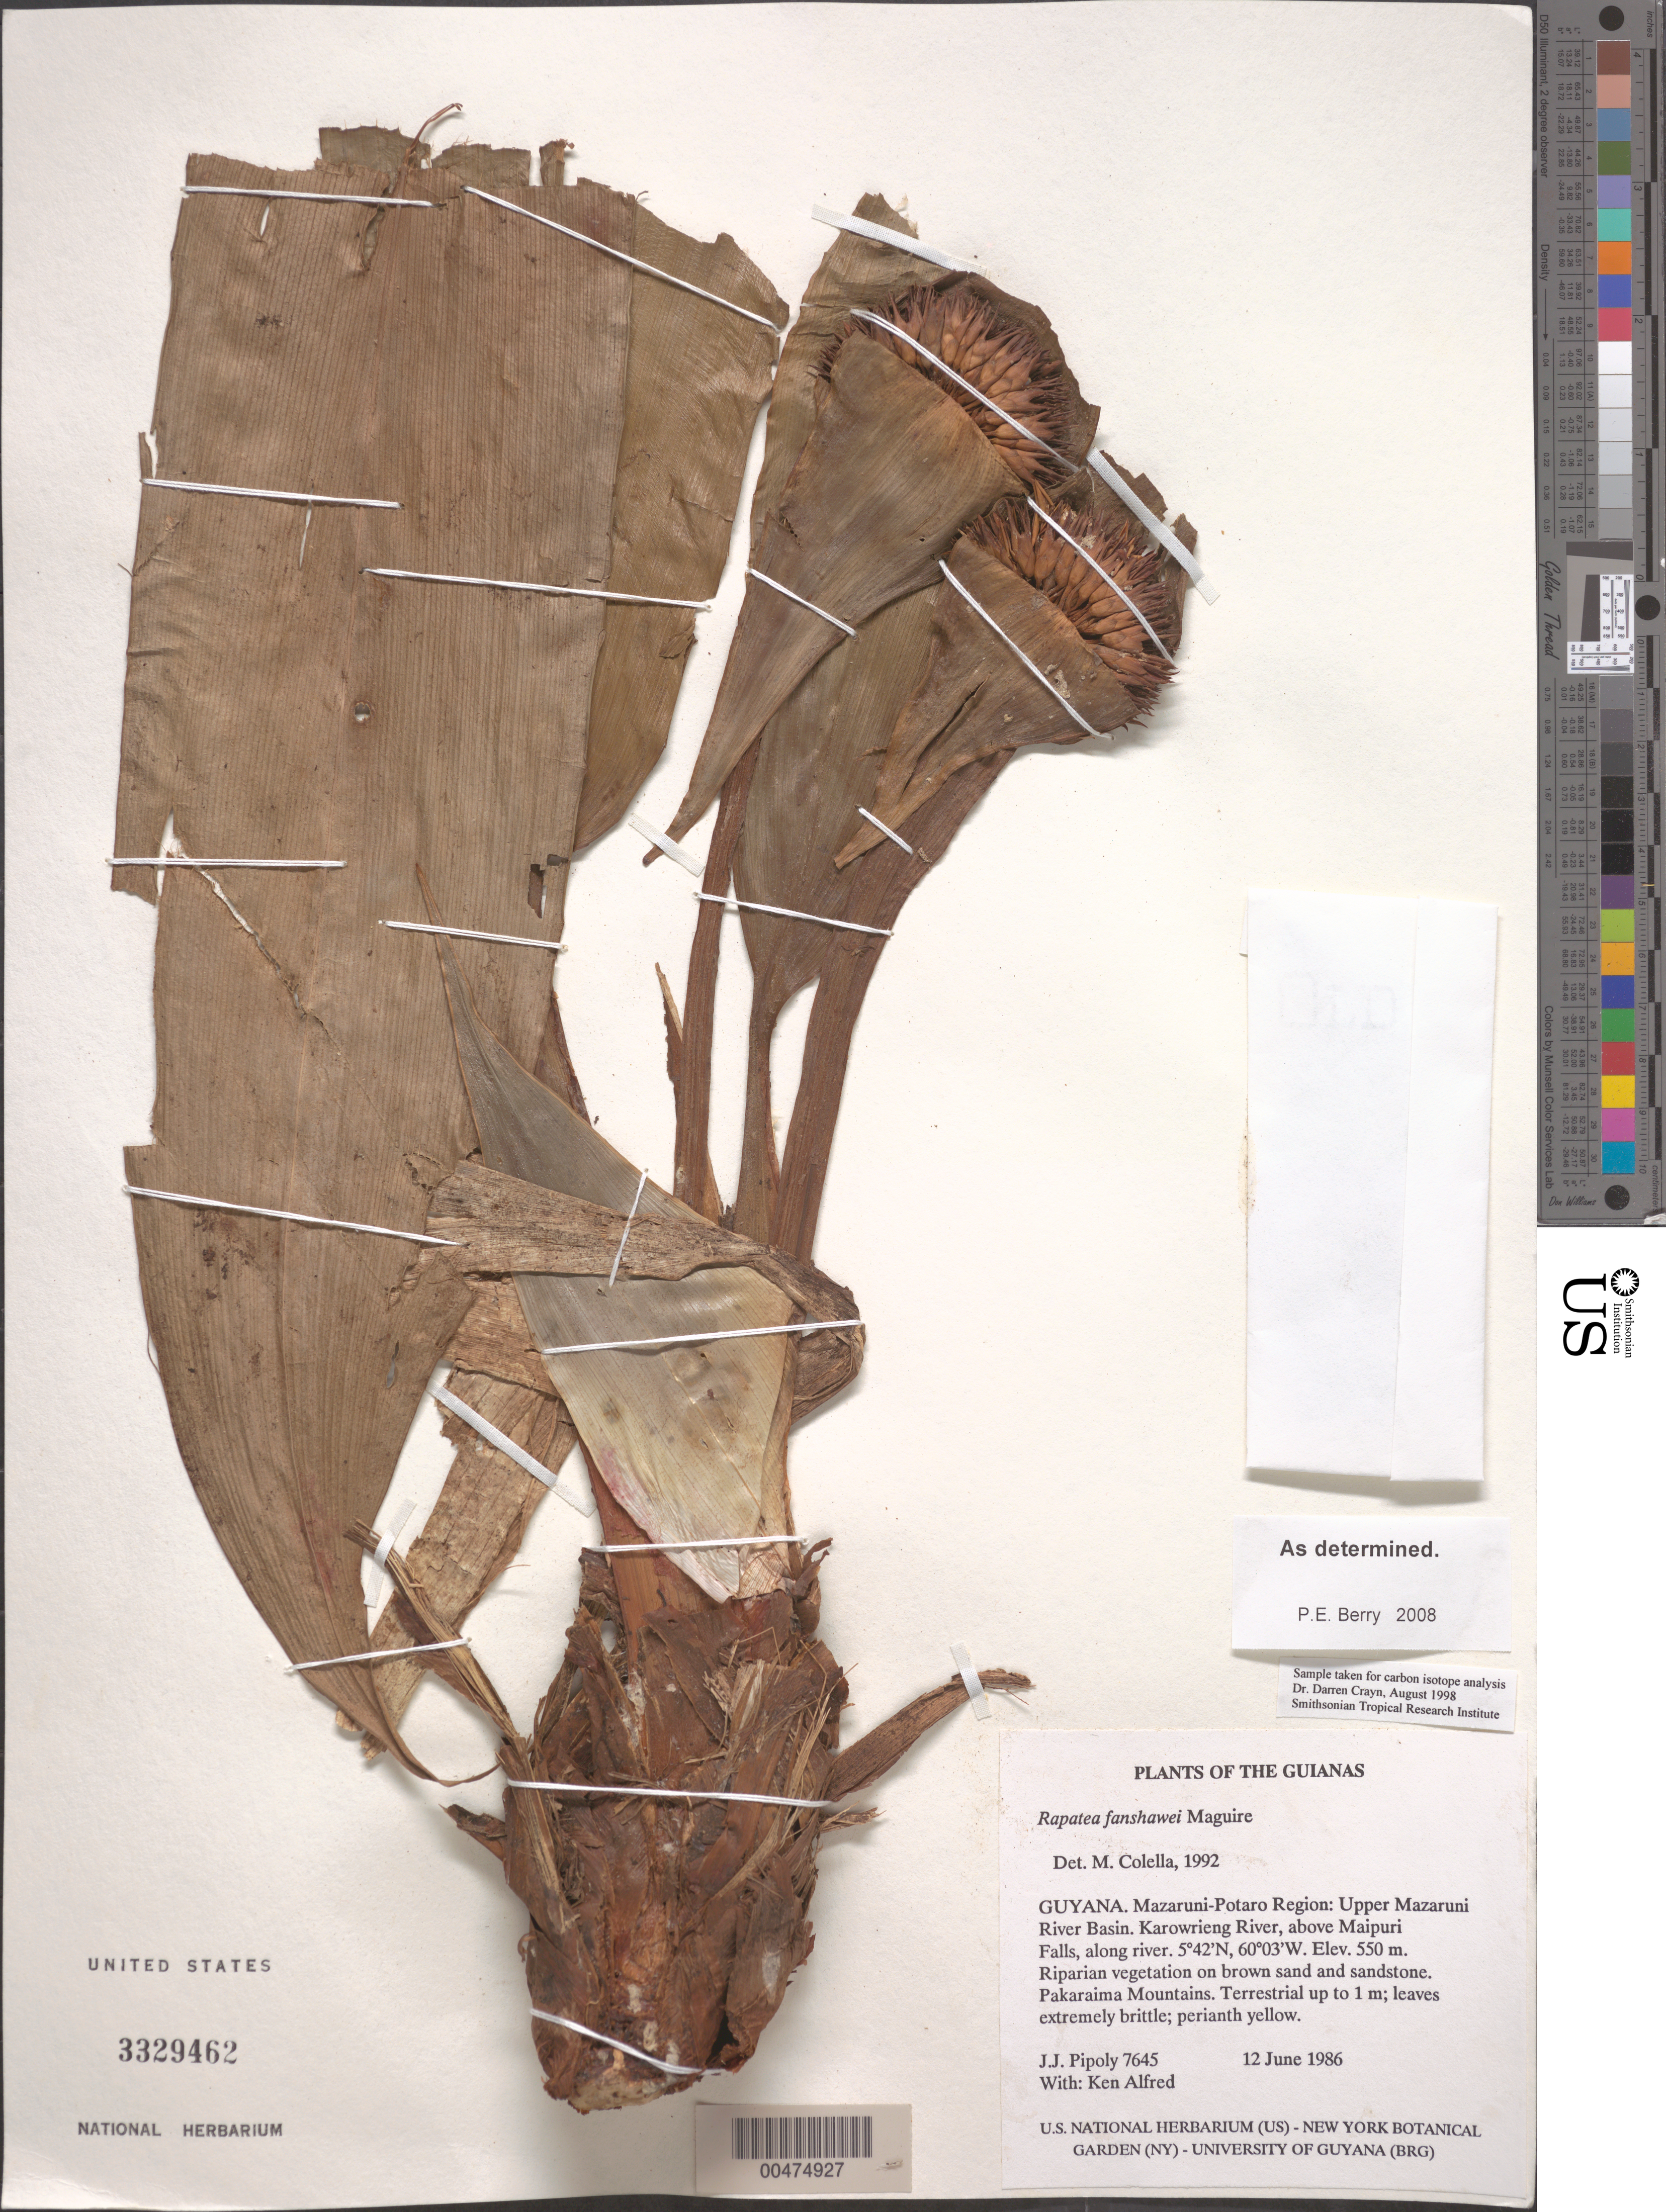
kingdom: Plantae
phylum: Tracheophyta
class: Liliopsida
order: Poales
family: Rapateaceae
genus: Rapatea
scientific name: Rapatea fanshawei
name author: Maguire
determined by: Colella, M.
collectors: J. J. Pipoly & K. Alfred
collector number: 7645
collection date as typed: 12 June 1986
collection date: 1986-06-12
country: Guyana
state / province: Cuyuni-Mazaruni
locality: Pakaraima Mts. Upper Mazaruni River Basin. Karowrieng River, above Maipuri Falls along river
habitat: Riparian vegetation on brown sand and sandstone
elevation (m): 550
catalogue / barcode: US 3329462